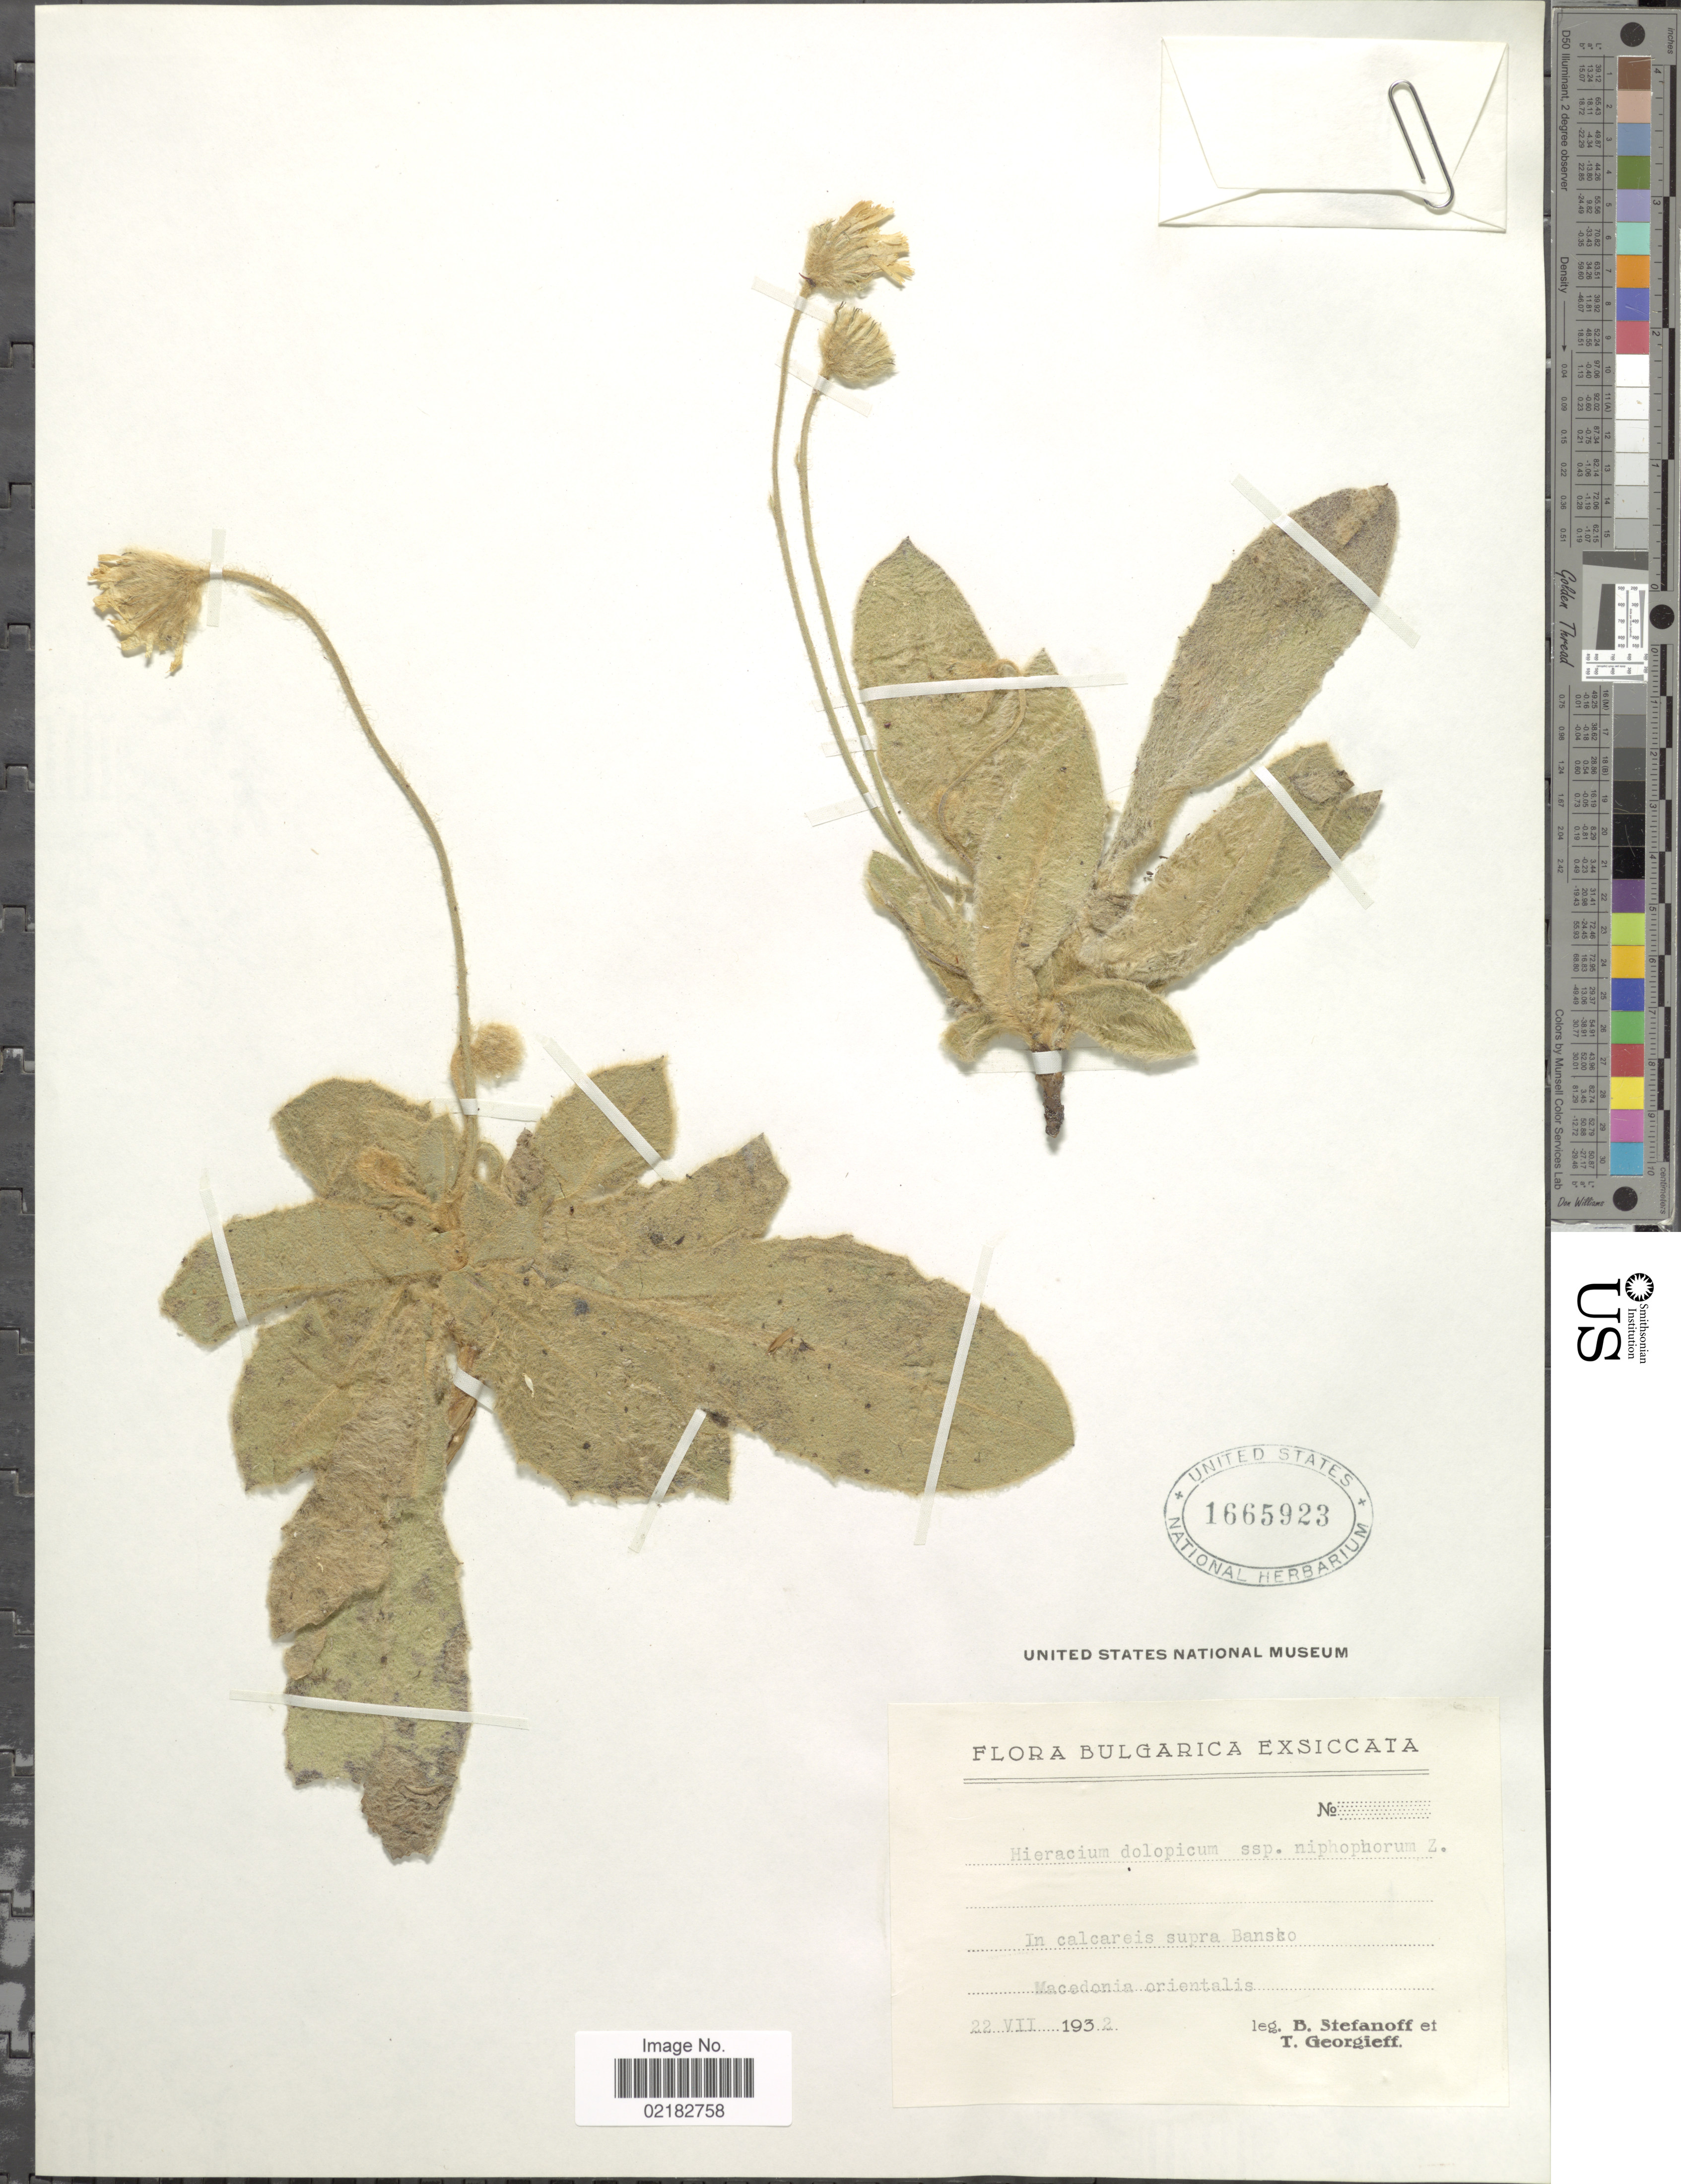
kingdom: Plantae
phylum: Tracheophyta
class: Magnoliopsida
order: Asterales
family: Asteraceae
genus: Hieracium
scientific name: Hieracium bosniacum subsp. dolopicum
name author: (Freyn & Sint.) Greuter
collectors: B. Stefanoff & T. Georgieff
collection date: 1932-07-22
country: North Macedonia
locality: In calcareis supra Bansko Macedonia orientalis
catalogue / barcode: US 1665923